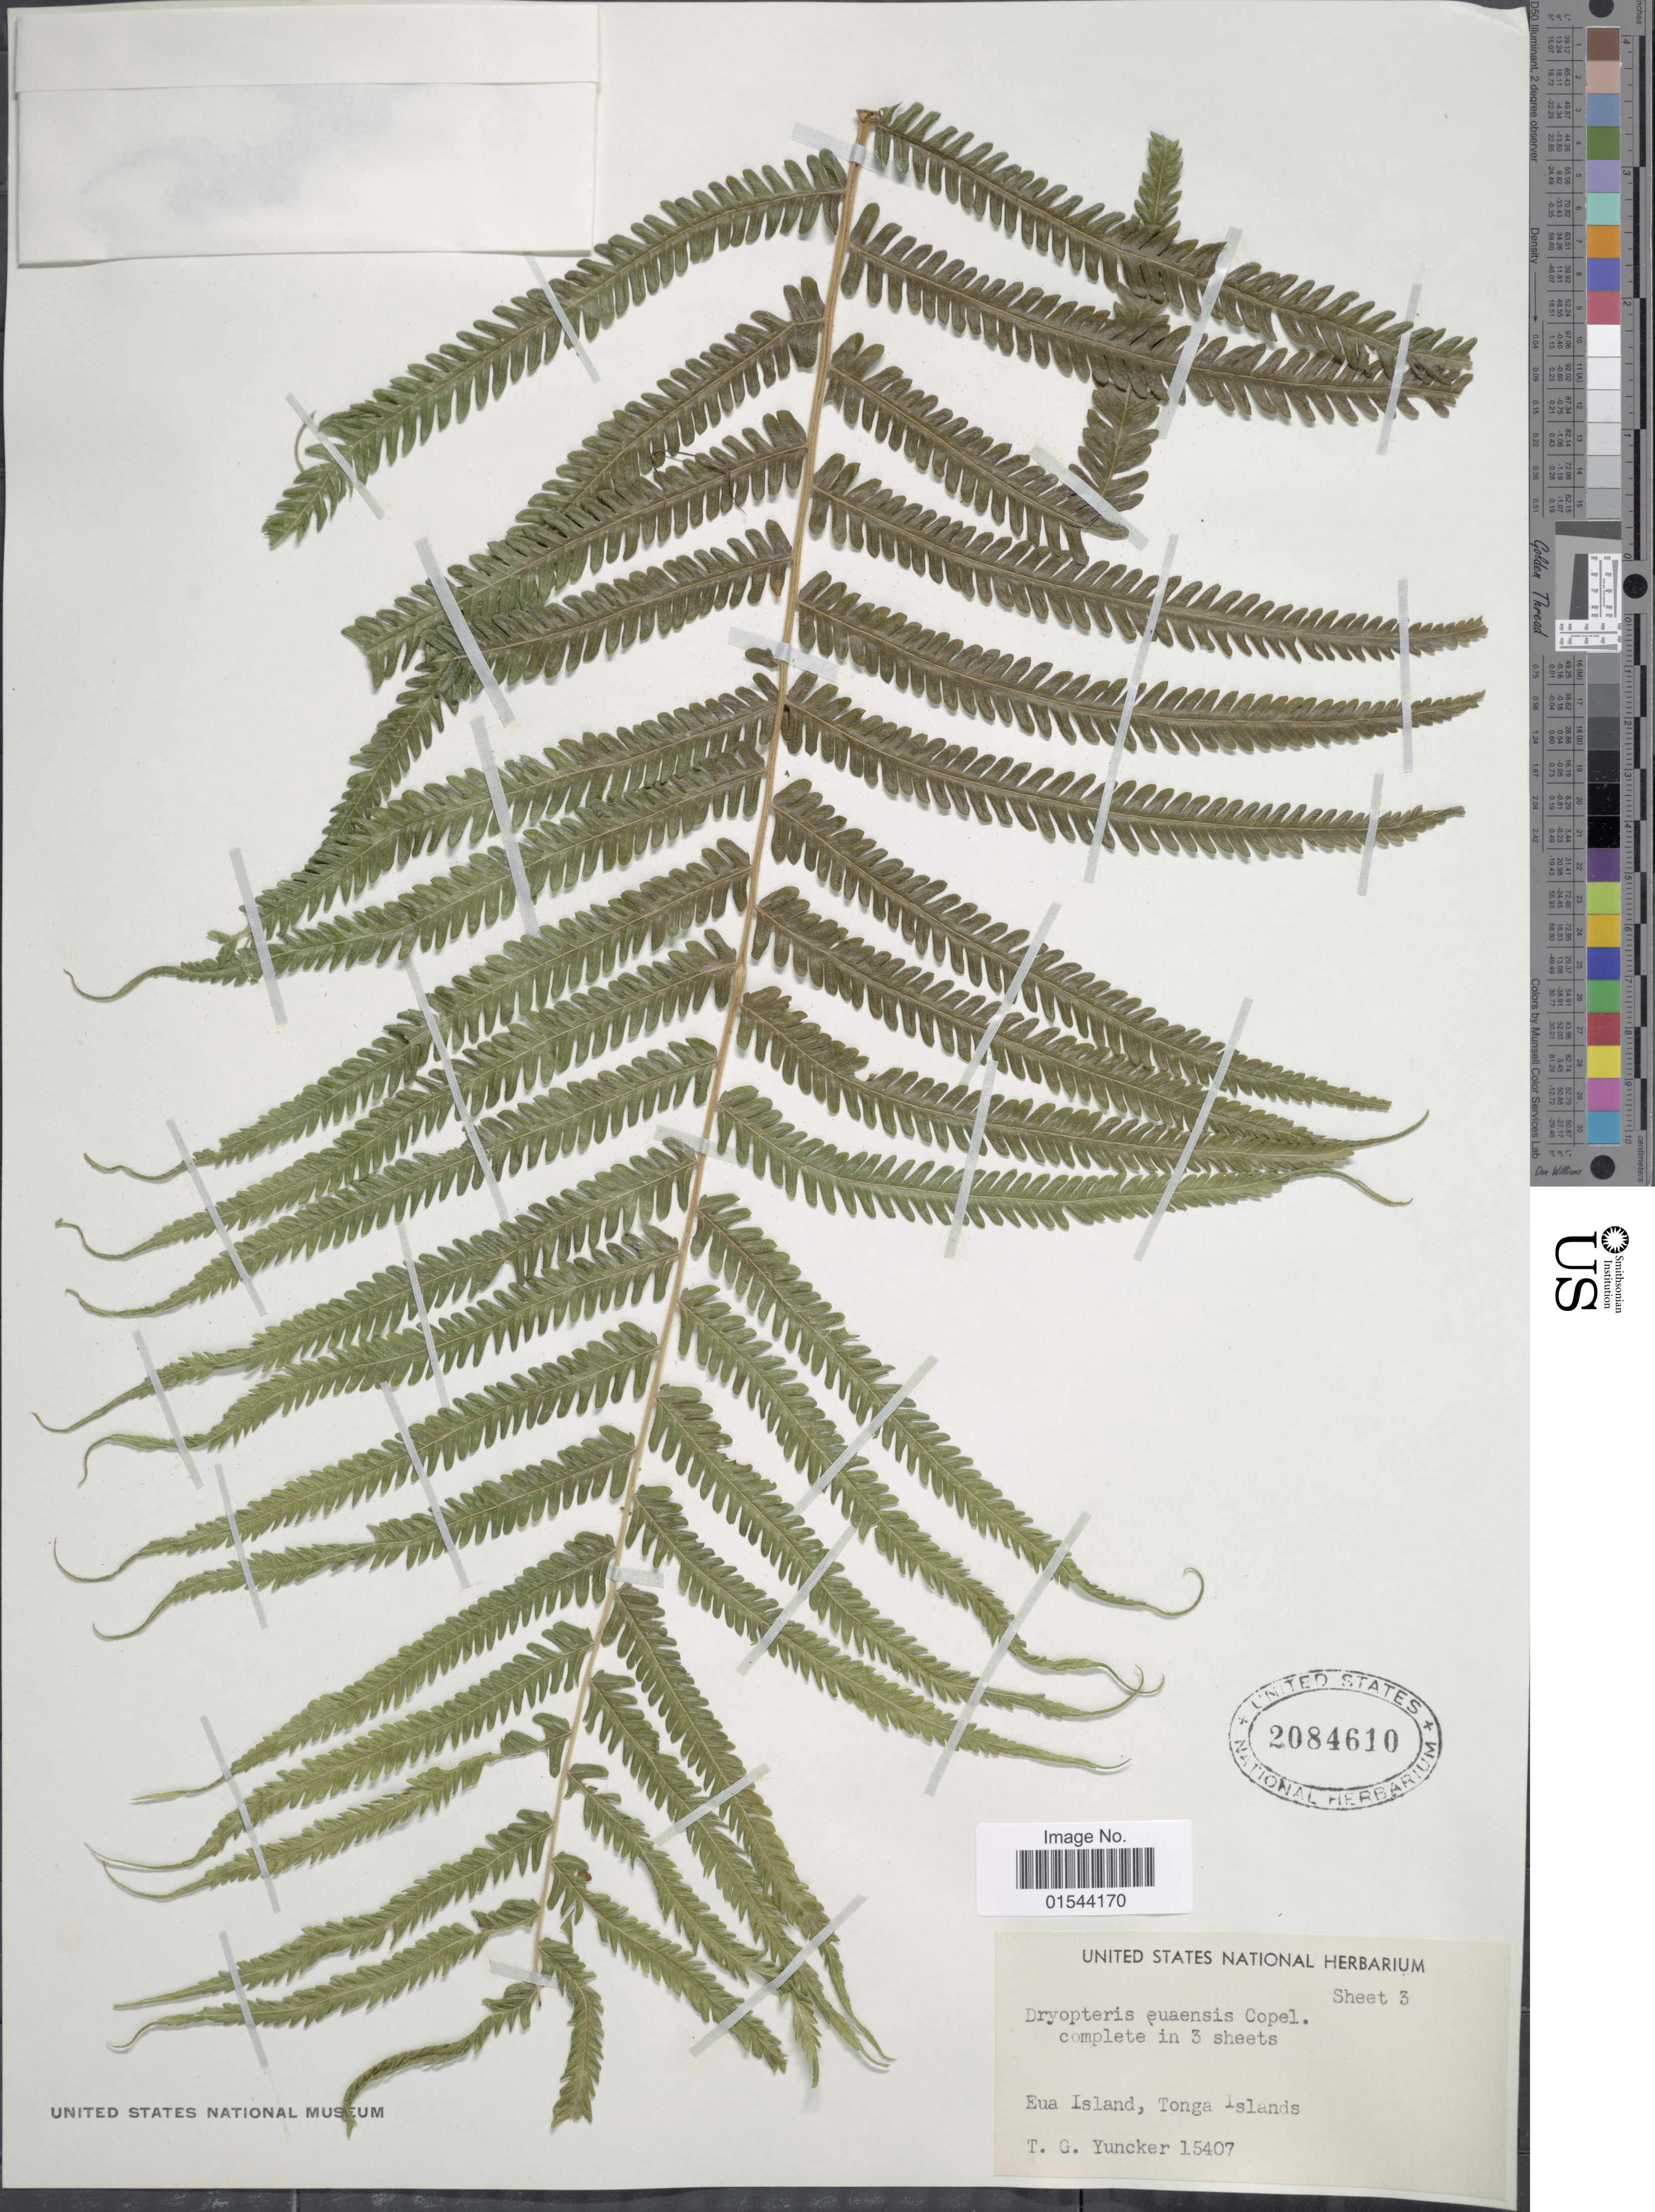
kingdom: Plantae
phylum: Tracheophyta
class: Polypodiopsida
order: Polypodiales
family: Thelypteridaceae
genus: Christella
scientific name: Christella harveyi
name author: (Mett.) Holttum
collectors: T. G. Yuncker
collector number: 15407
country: Tonga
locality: Eua Island, Tonga Island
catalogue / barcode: US 2084610